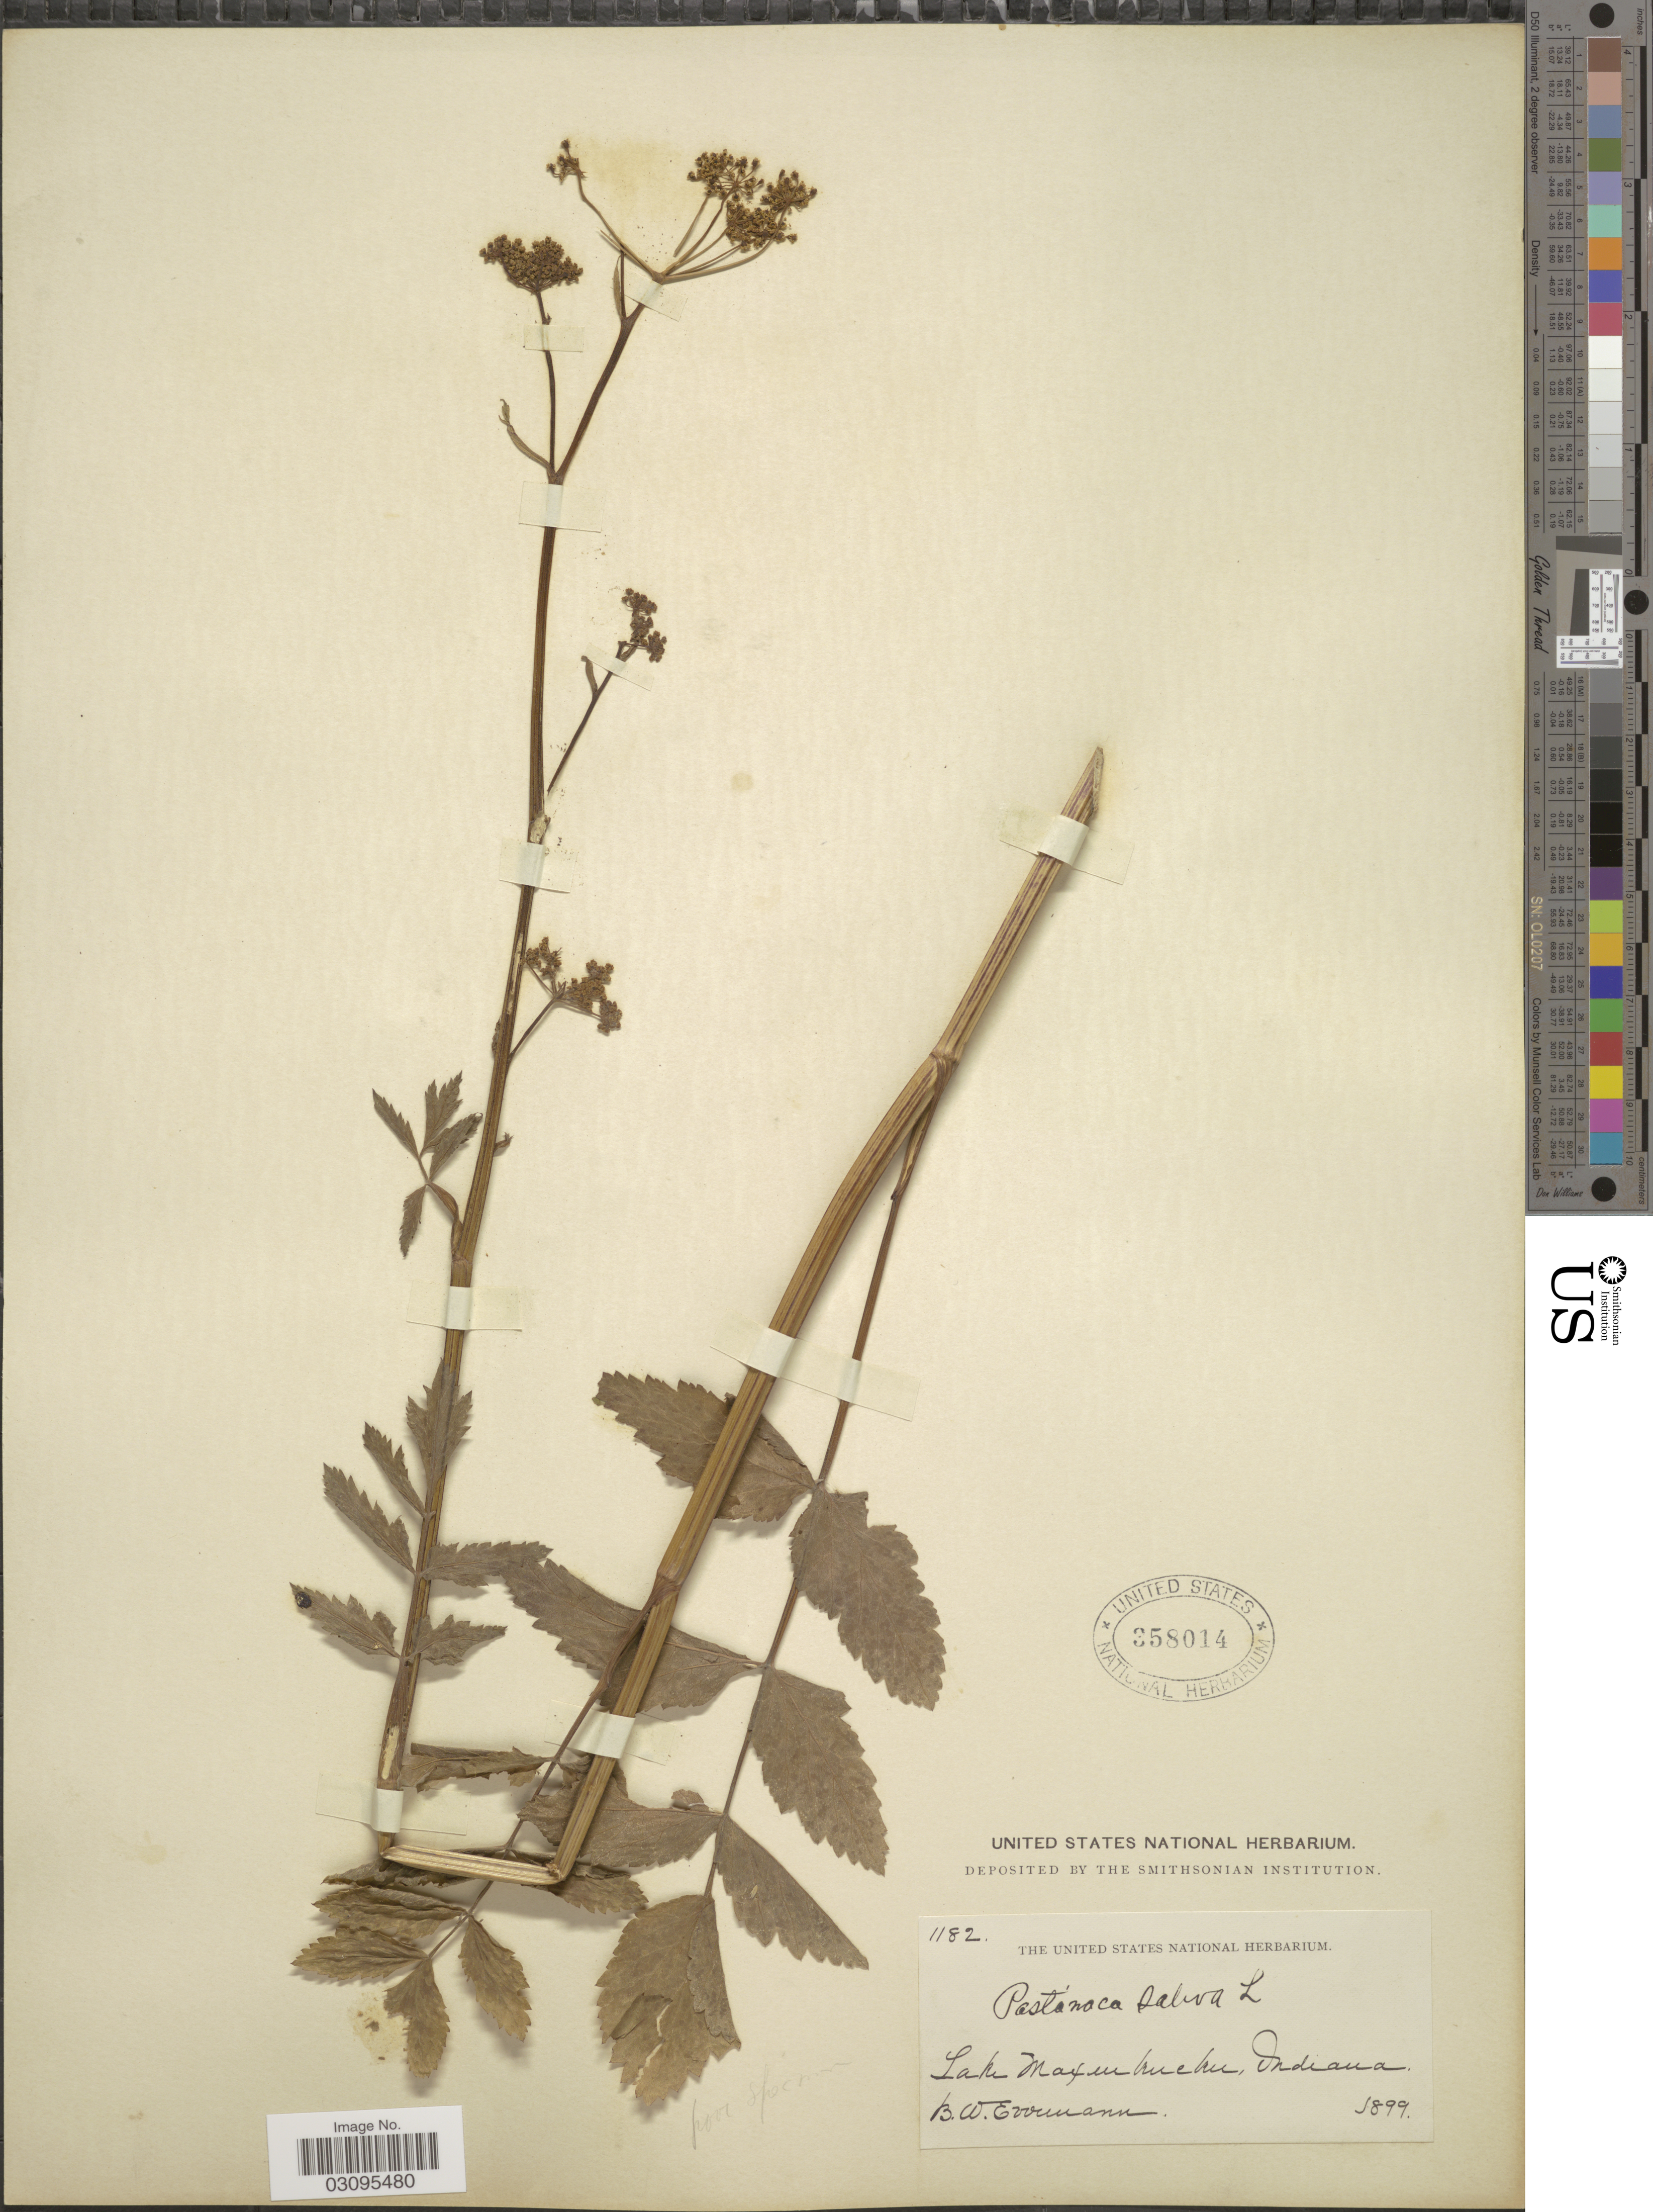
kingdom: Plantae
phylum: Tracheophyta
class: Magnoliopsida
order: Apiales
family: Apiaceae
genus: Pastinaca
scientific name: Pastinaca sativa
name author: L.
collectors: B. W. Evermann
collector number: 1182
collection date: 1899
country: United States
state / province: Indiana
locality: Lake Maxinkuckee.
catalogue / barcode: US 358014